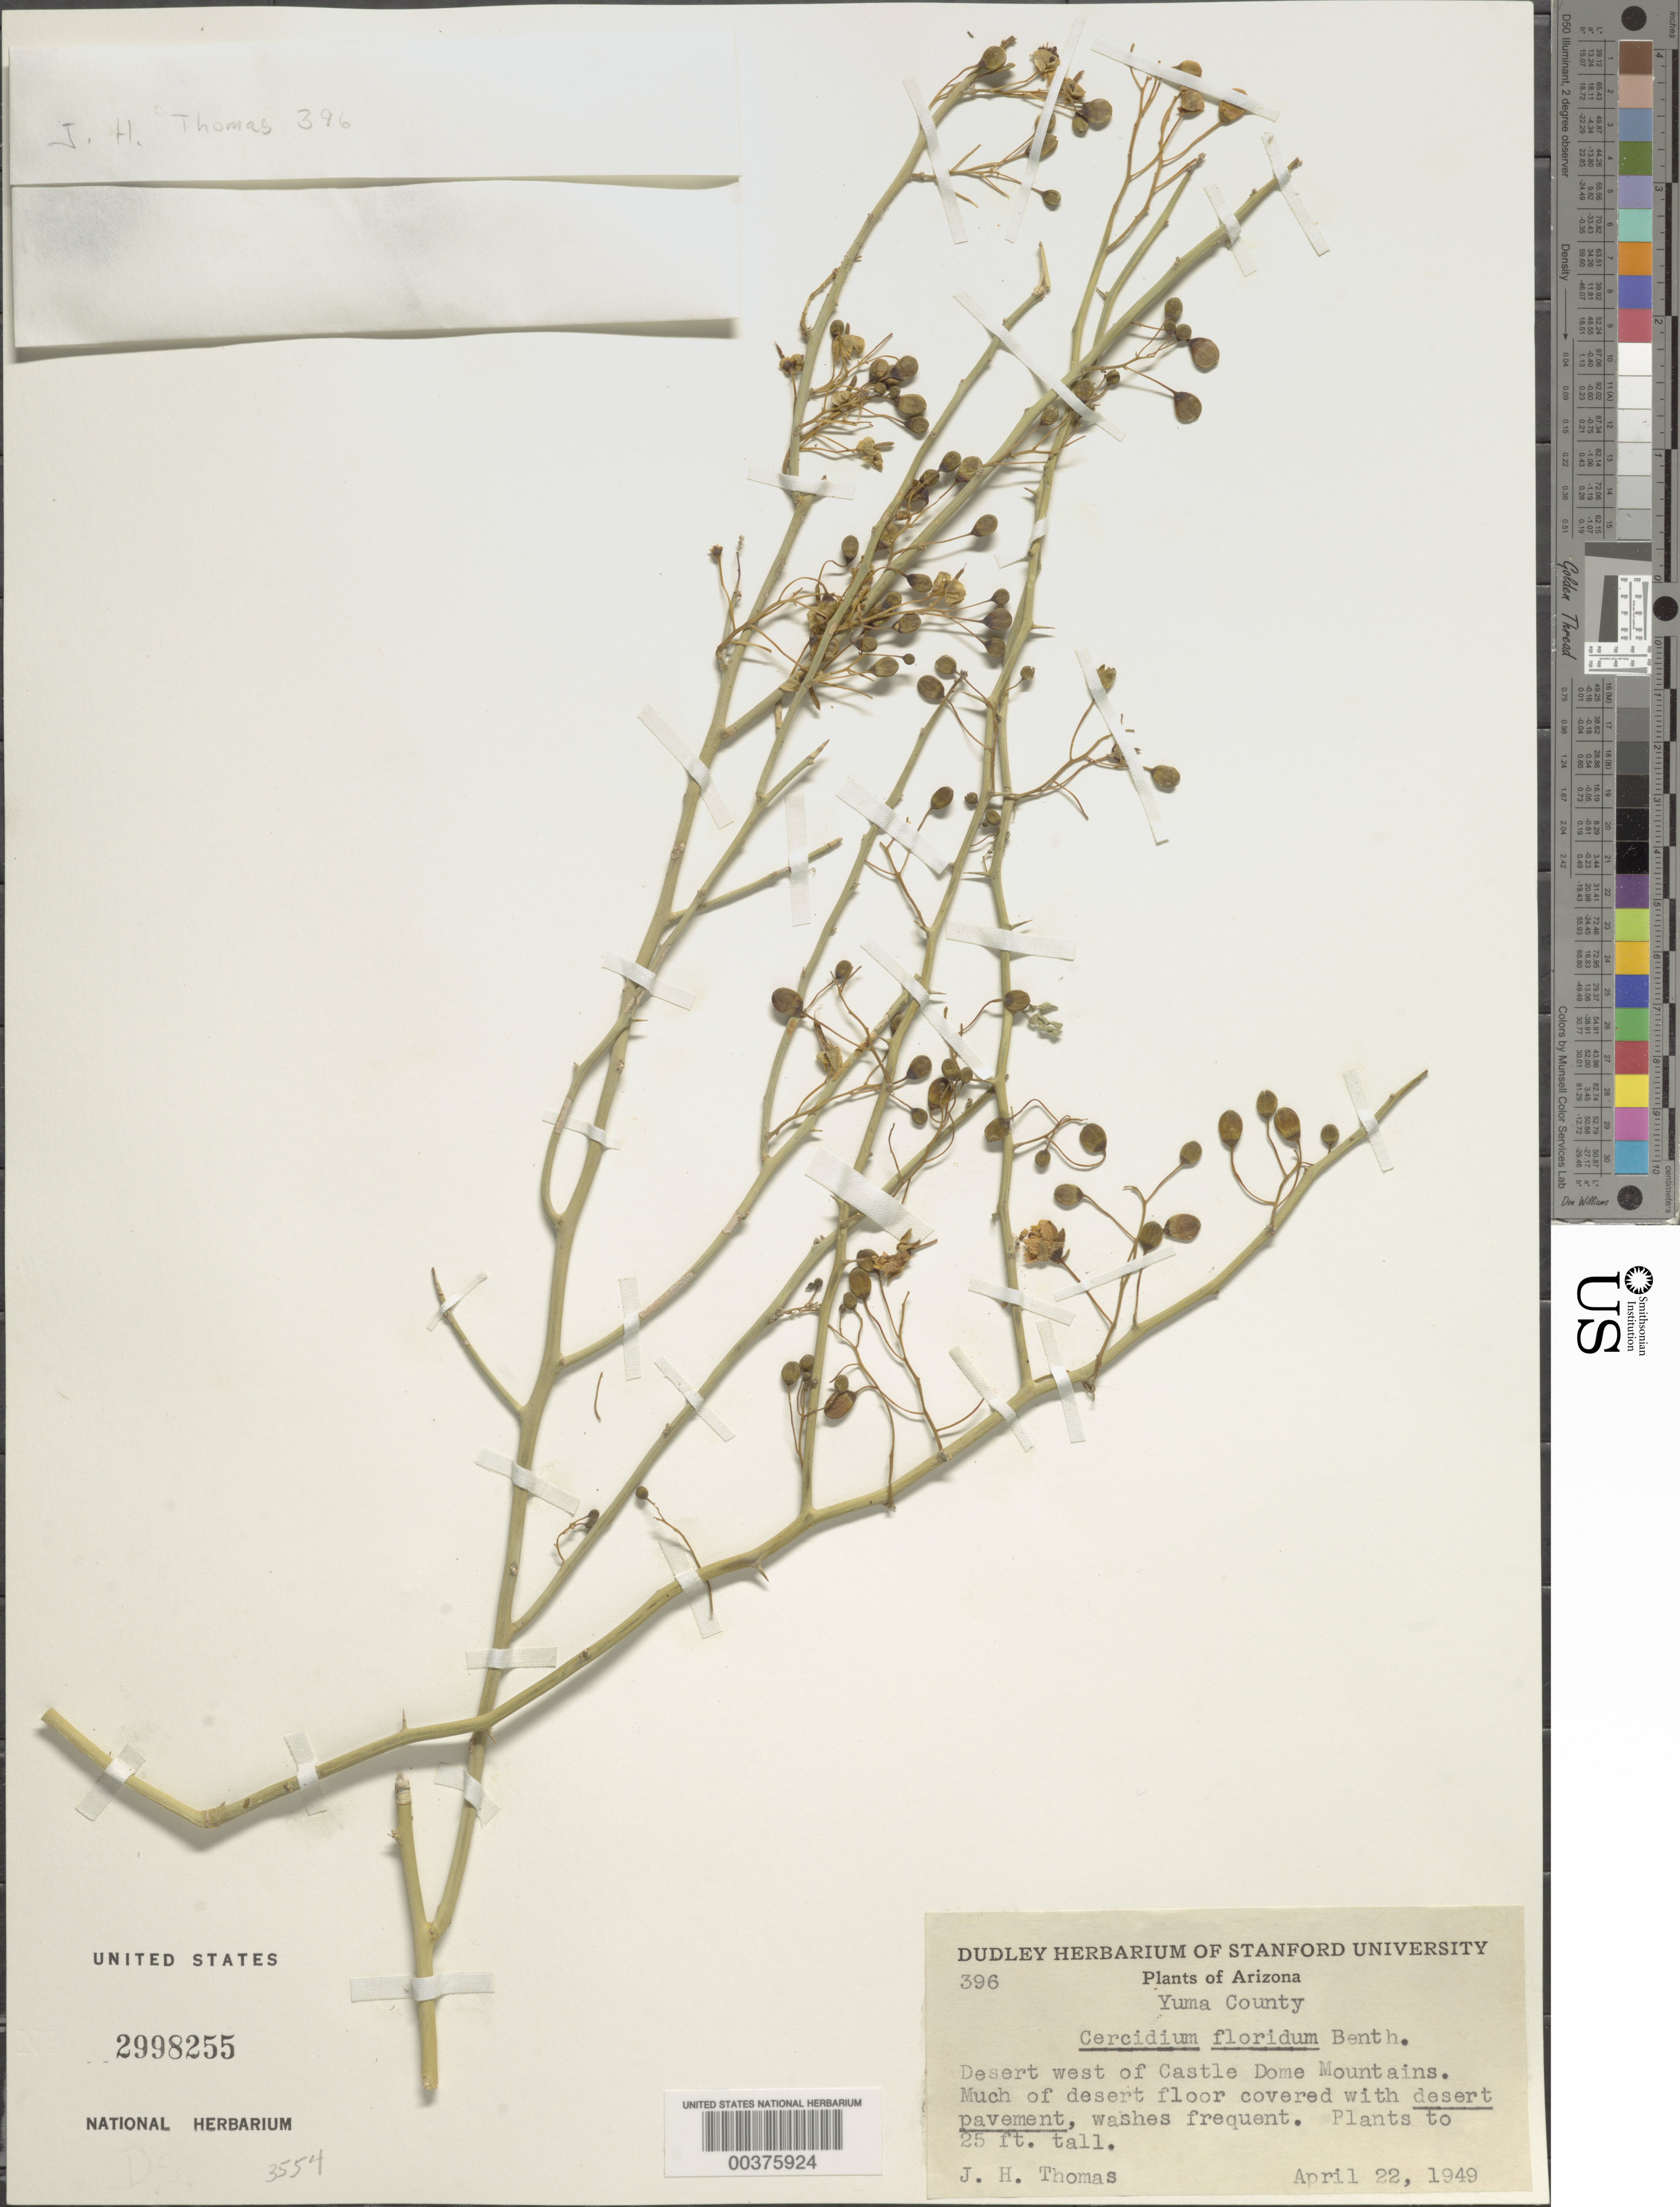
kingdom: Plantae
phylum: Tracheophyta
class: Magnoliopsida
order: Fabales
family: Fabaceae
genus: Parkinsonia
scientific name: Parkinsonia florida subsp. florida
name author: (Benth. ex A. Gray) S. Watson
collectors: J. H. Thomas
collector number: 396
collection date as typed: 22 Apr 1949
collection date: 1949-04-22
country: United States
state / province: Arizona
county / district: Yuma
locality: W of castle dome mountains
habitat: Desert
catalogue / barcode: US 2998255